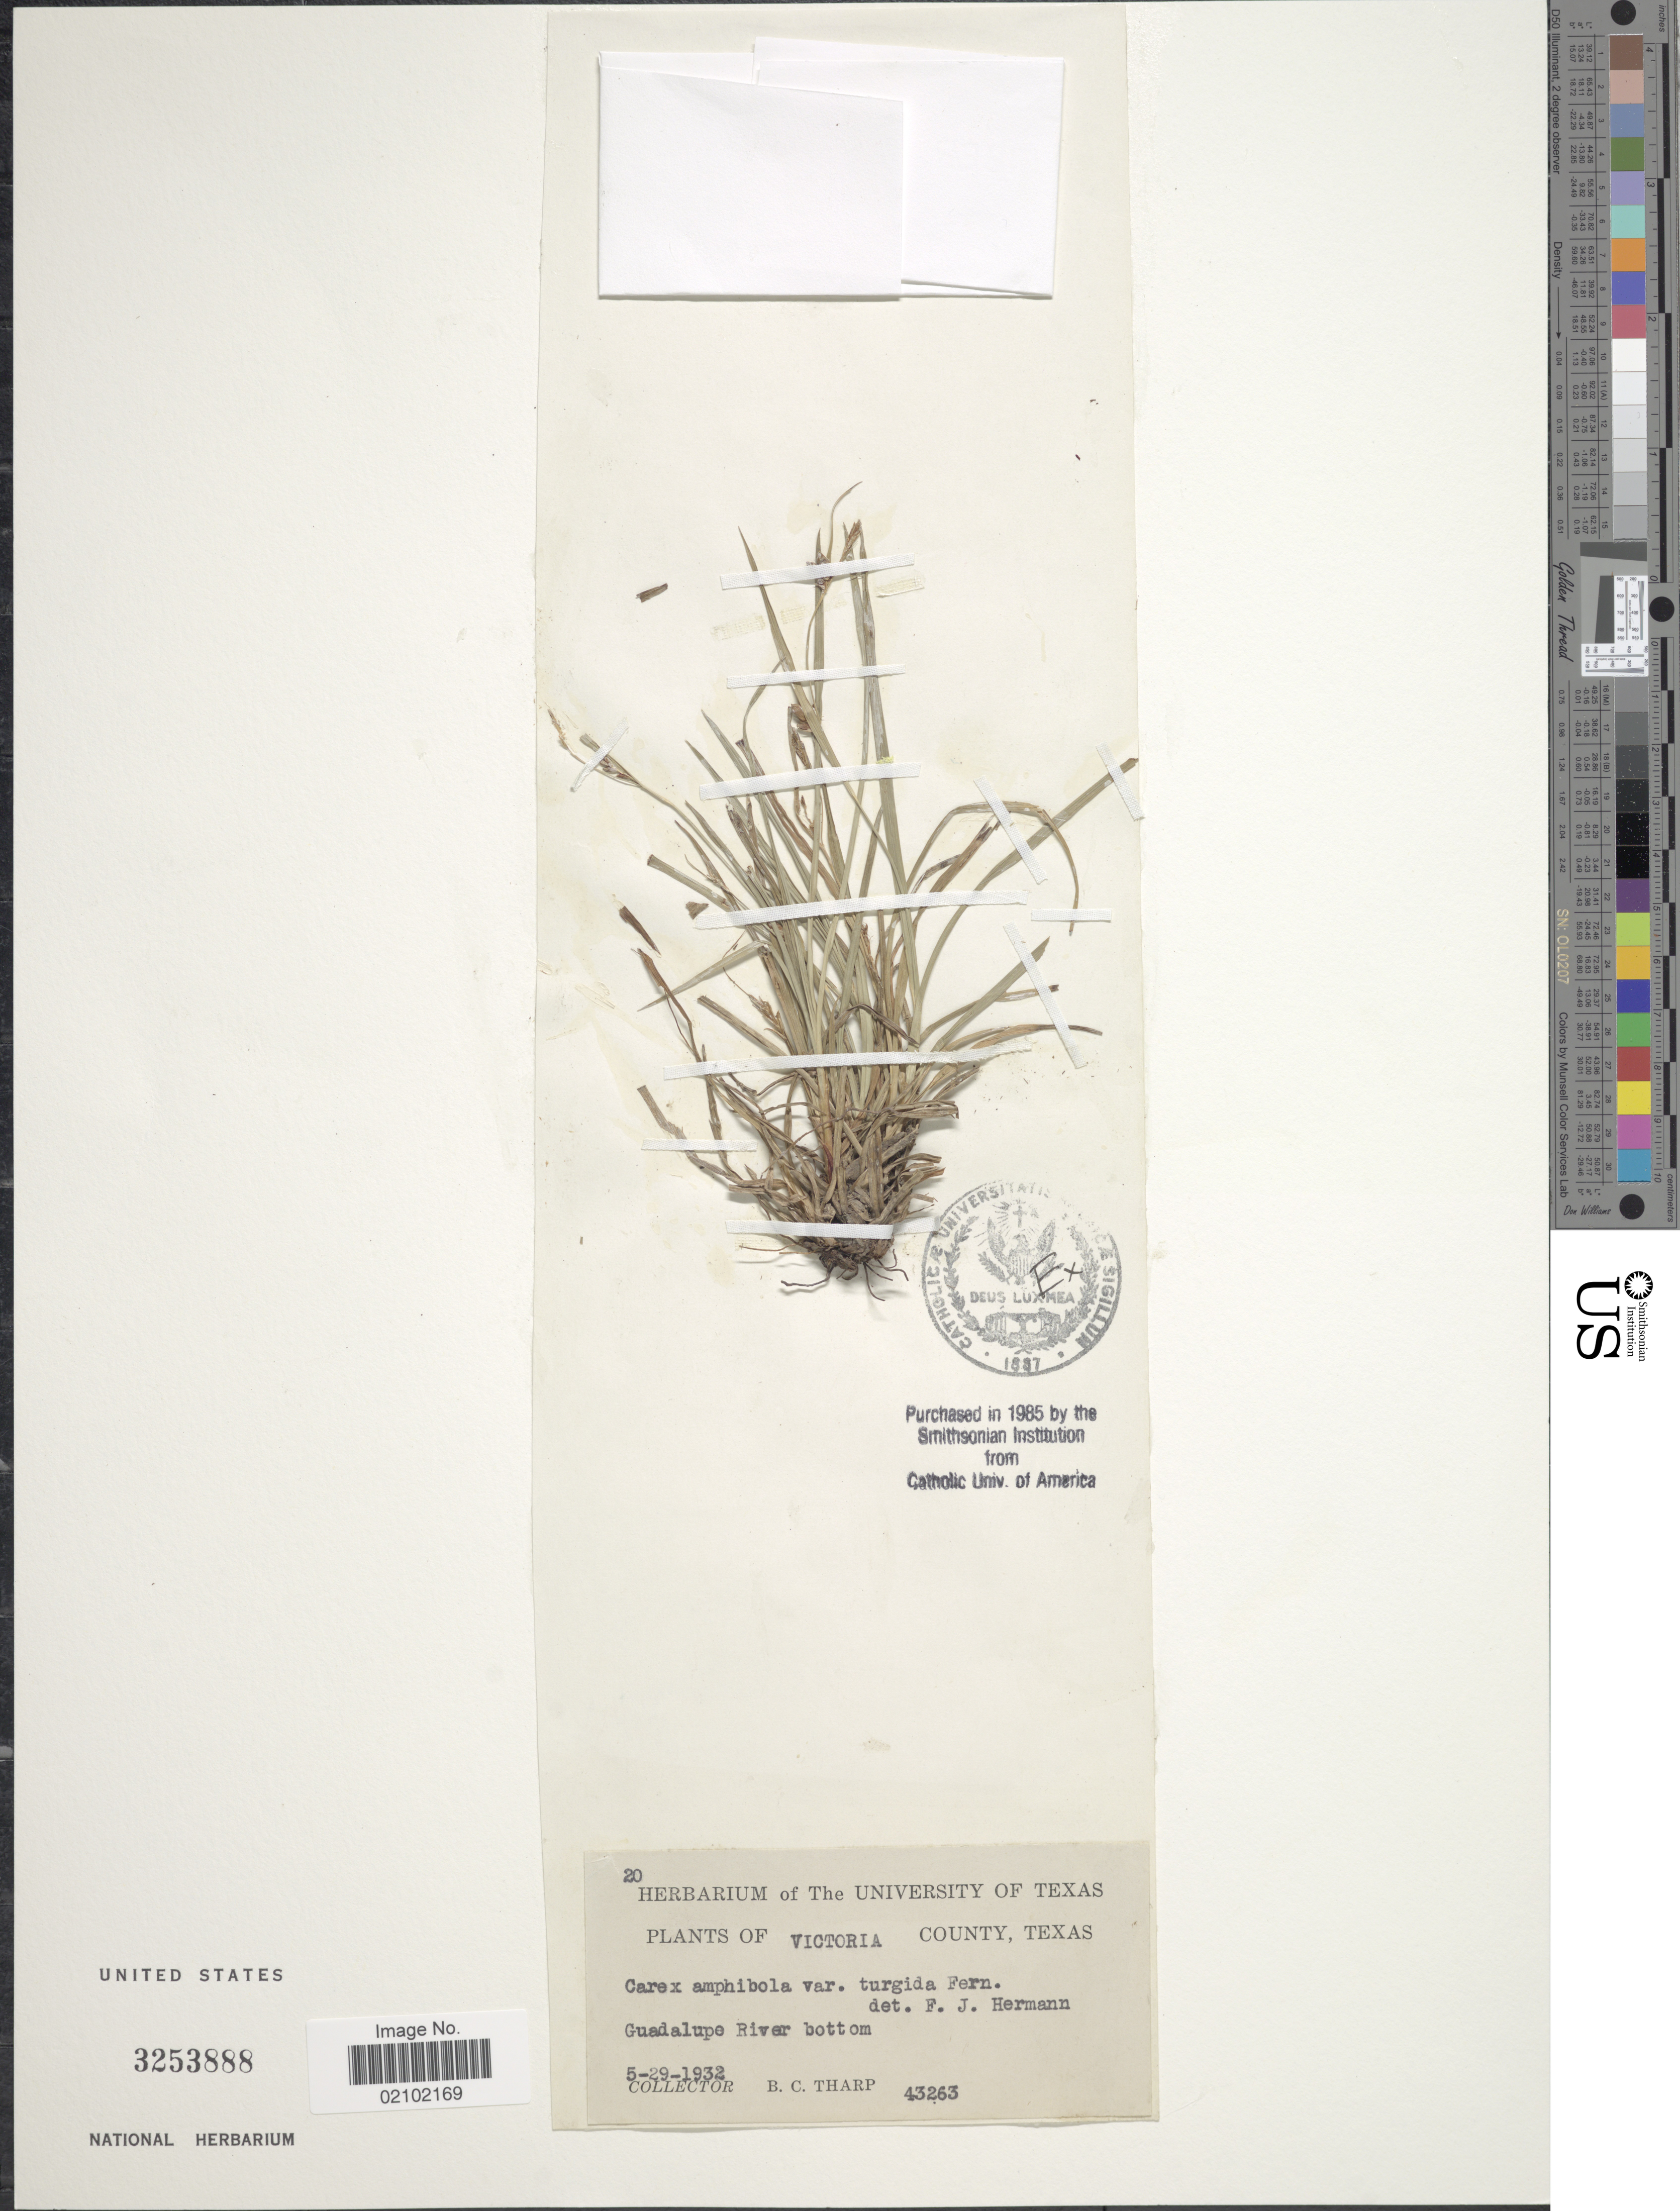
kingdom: Plantae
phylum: Tracheophyta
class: Liliopsida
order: Poales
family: Cyperaceae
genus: Carex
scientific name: Carex amphibola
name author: Steud.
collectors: B. C. Tharp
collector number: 43263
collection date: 1932-05-29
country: United States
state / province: Texas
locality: Victoria County, Guadalupe River bottom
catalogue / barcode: US 3253888